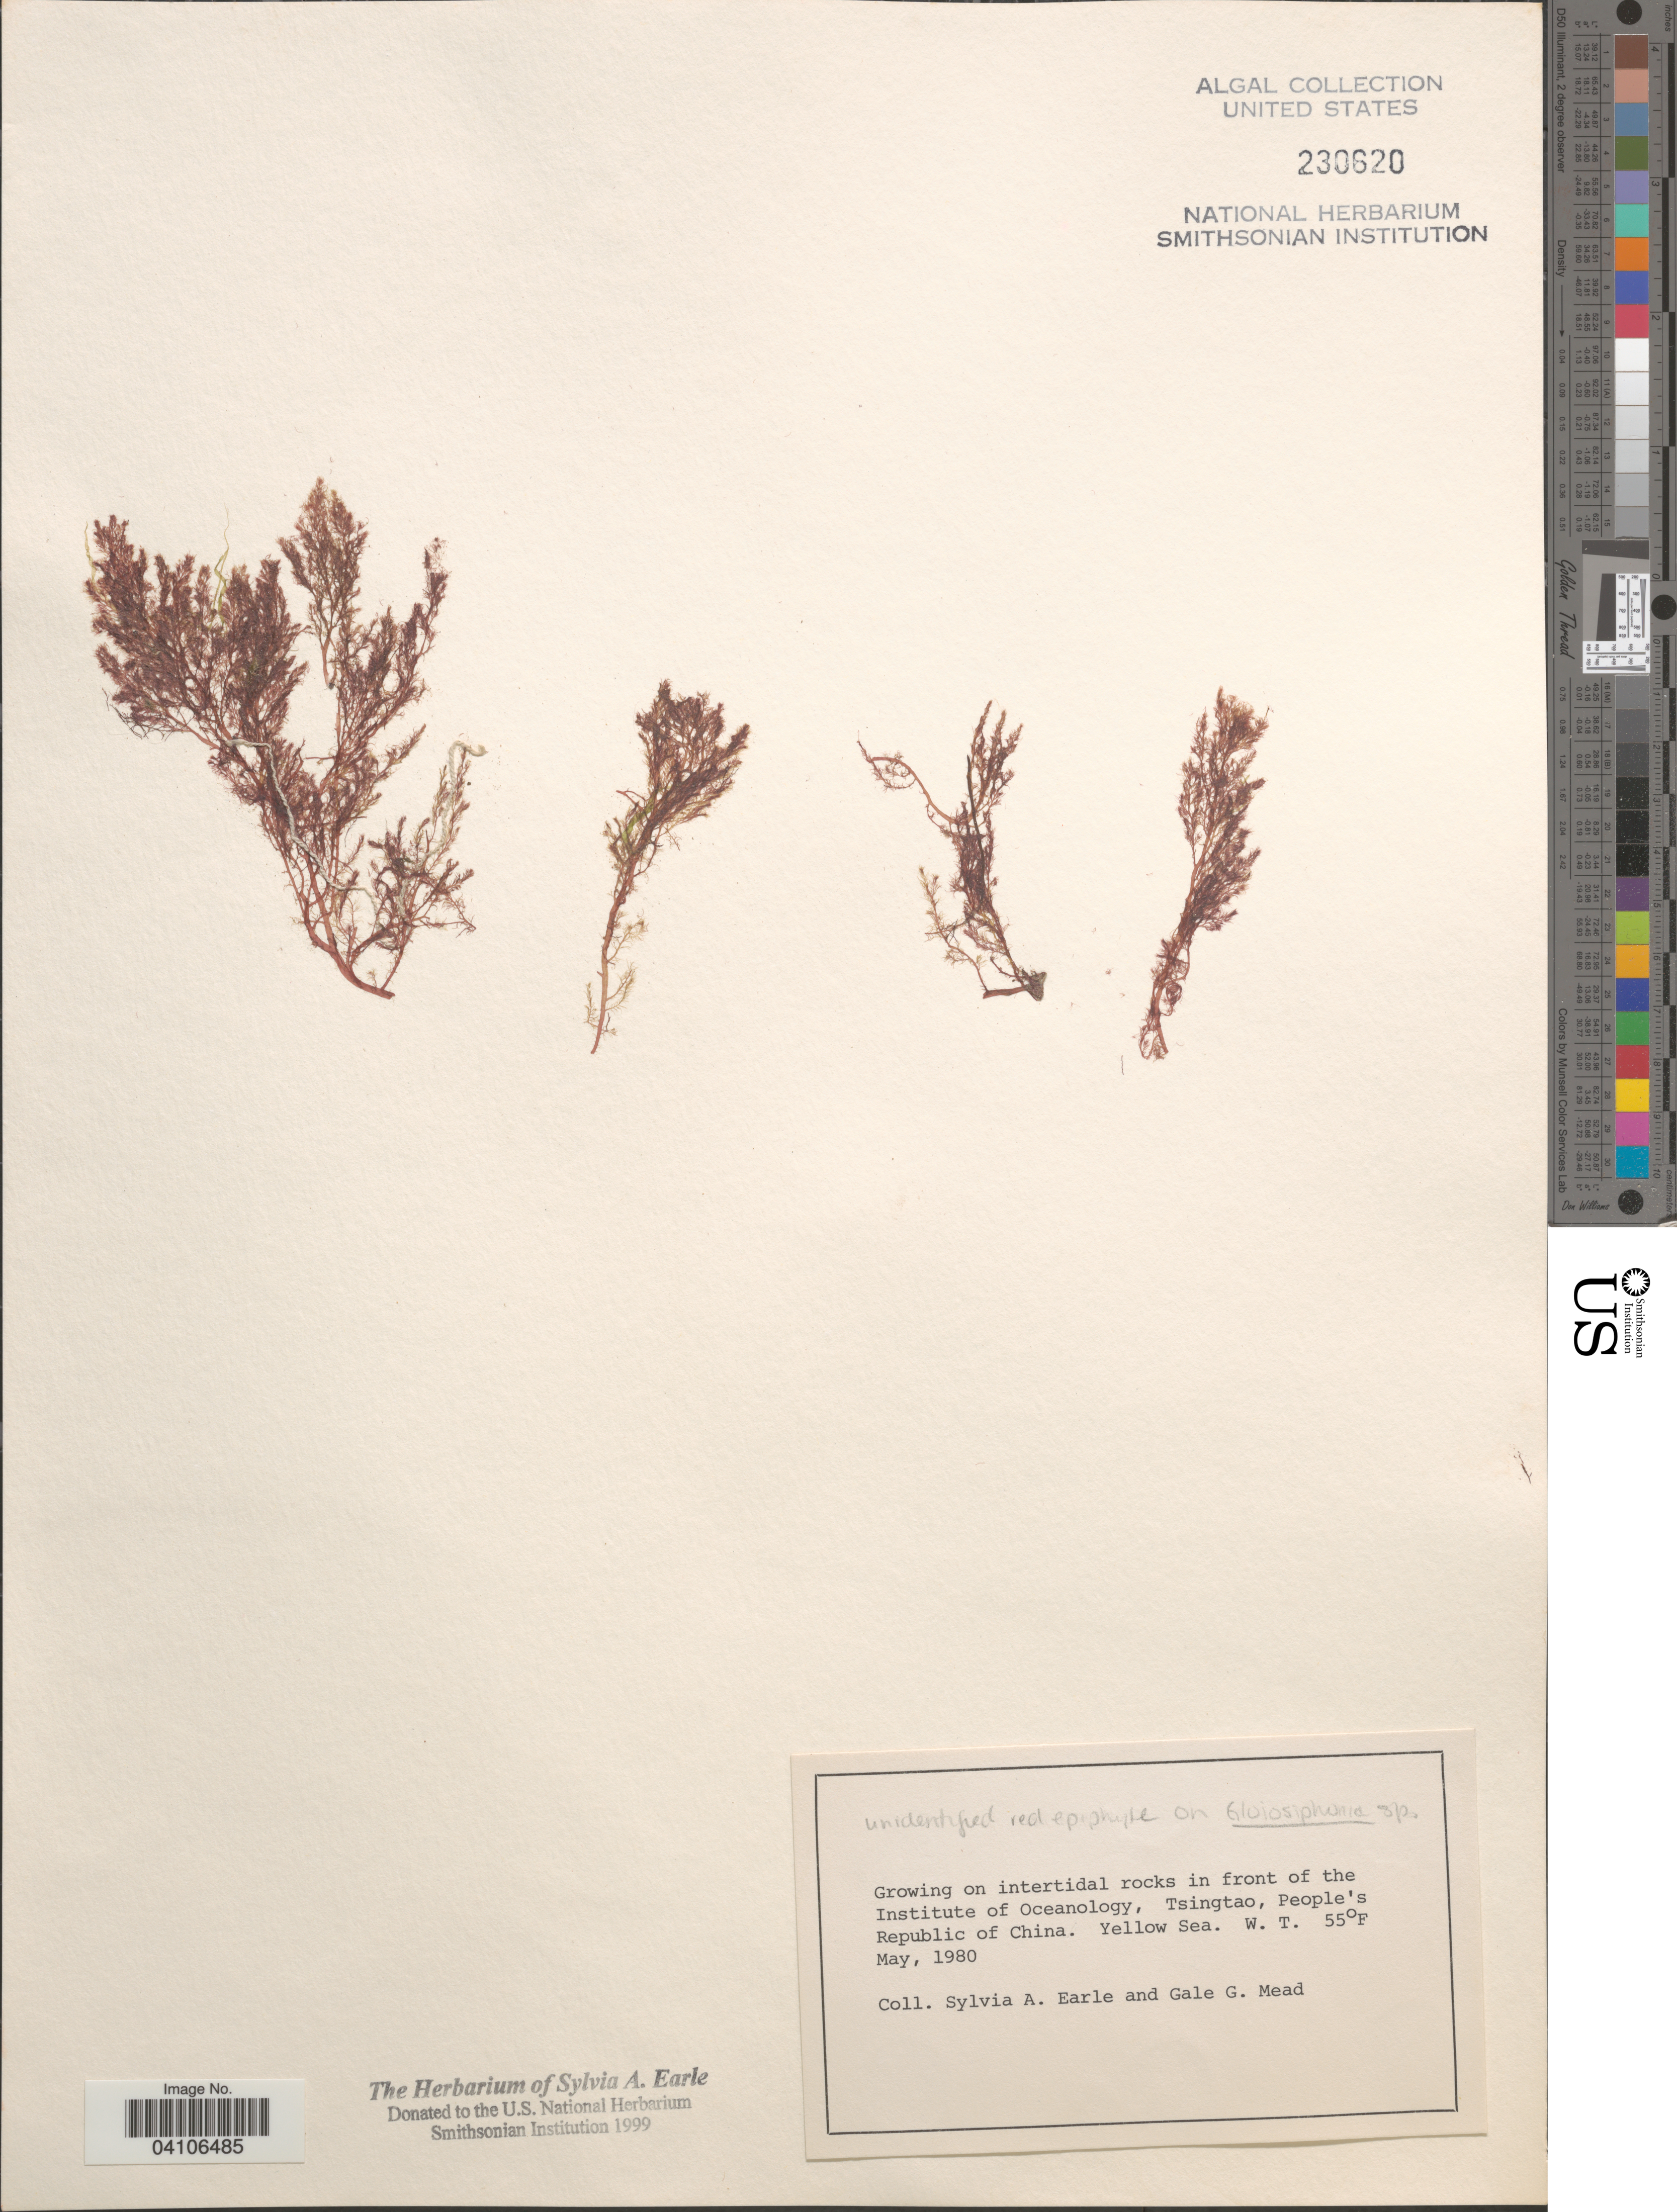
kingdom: Plantae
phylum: Rhodophyta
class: Florideophyceae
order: Gigartinales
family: Gloiosiphoniaceae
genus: Gloiosiphonia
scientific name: Gloiosiphonia sp.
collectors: S. A. Earle & G. Mead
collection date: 1980-05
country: China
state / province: Shandong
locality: Growing on intertidal rocks in front of the Institute of Oceanology, Tsingtao, People's Republic of China. Yellow Sea. W. T. 55°F.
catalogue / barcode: US 230620